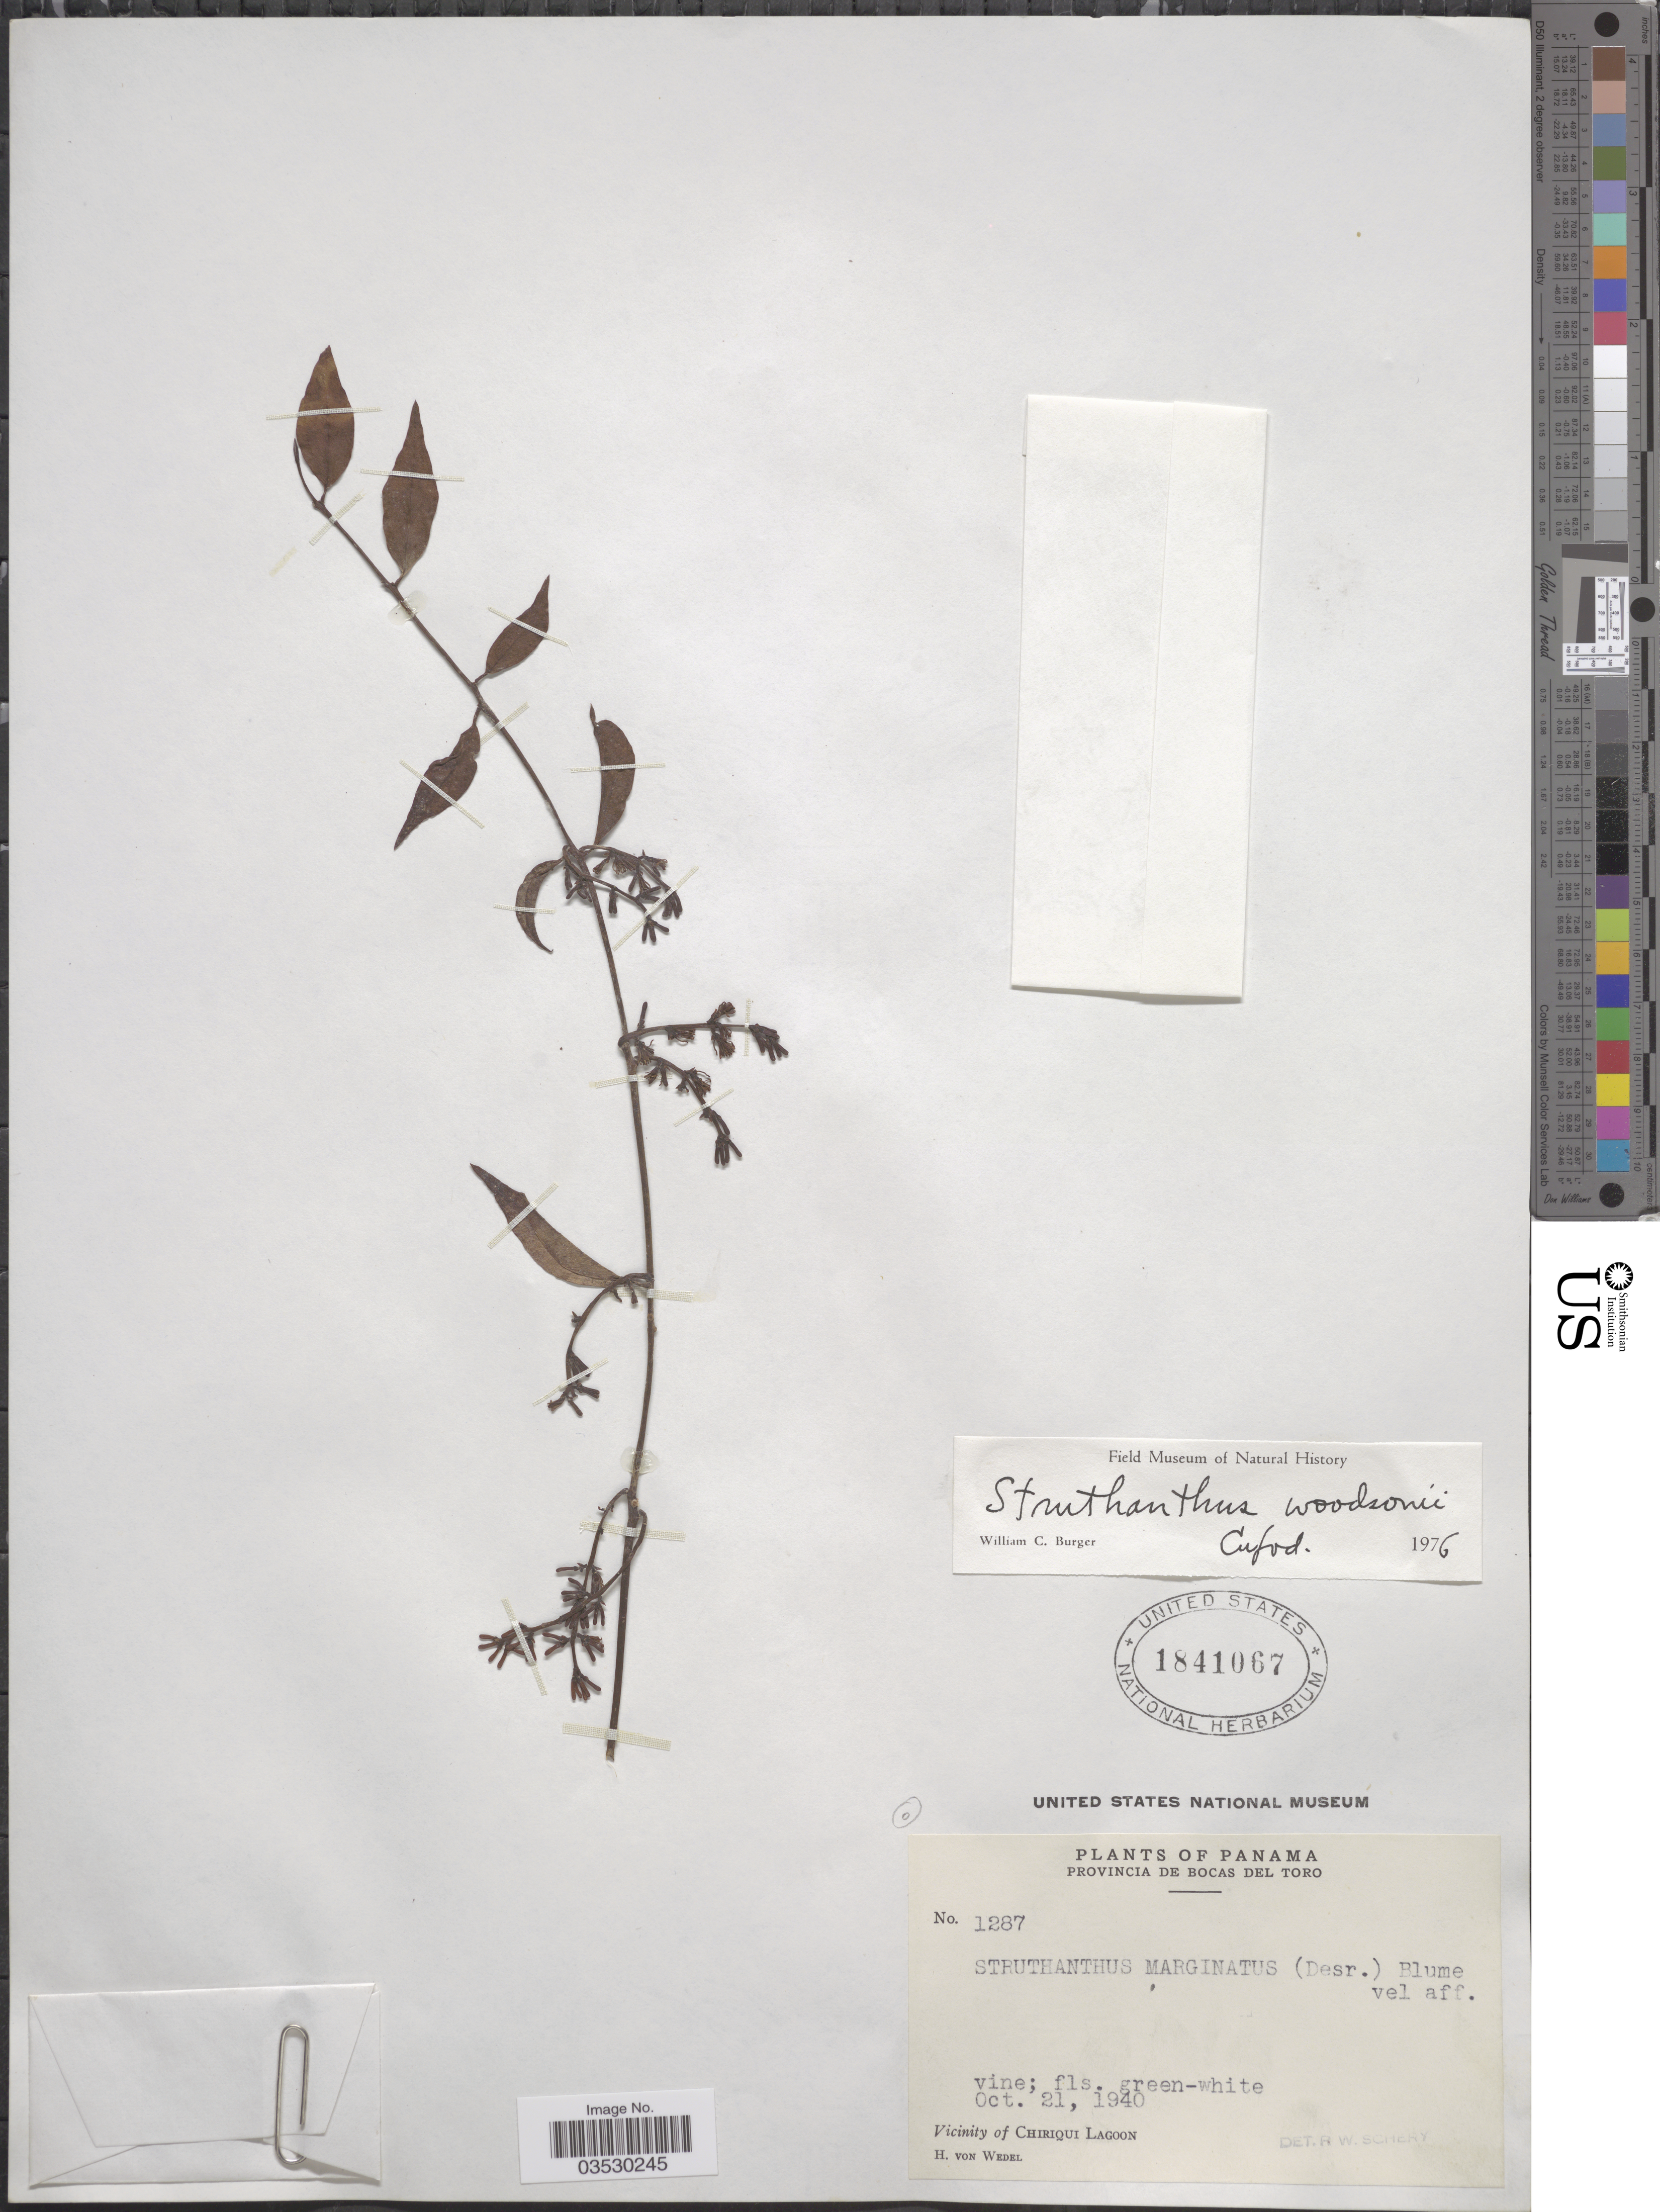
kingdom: Plantae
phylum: Tracheophyta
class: Magnoliopsida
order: Santalales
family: Loranthaceae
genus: Struthanthus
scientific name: Struthanthus woodsonii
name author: Cufod.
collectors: H. von Wedel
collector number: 1287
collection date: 1940-10-21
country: Panama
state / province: Bocas del Toro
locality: Vicinity of Chiriqui Lagoon.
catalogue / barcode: US 1841067